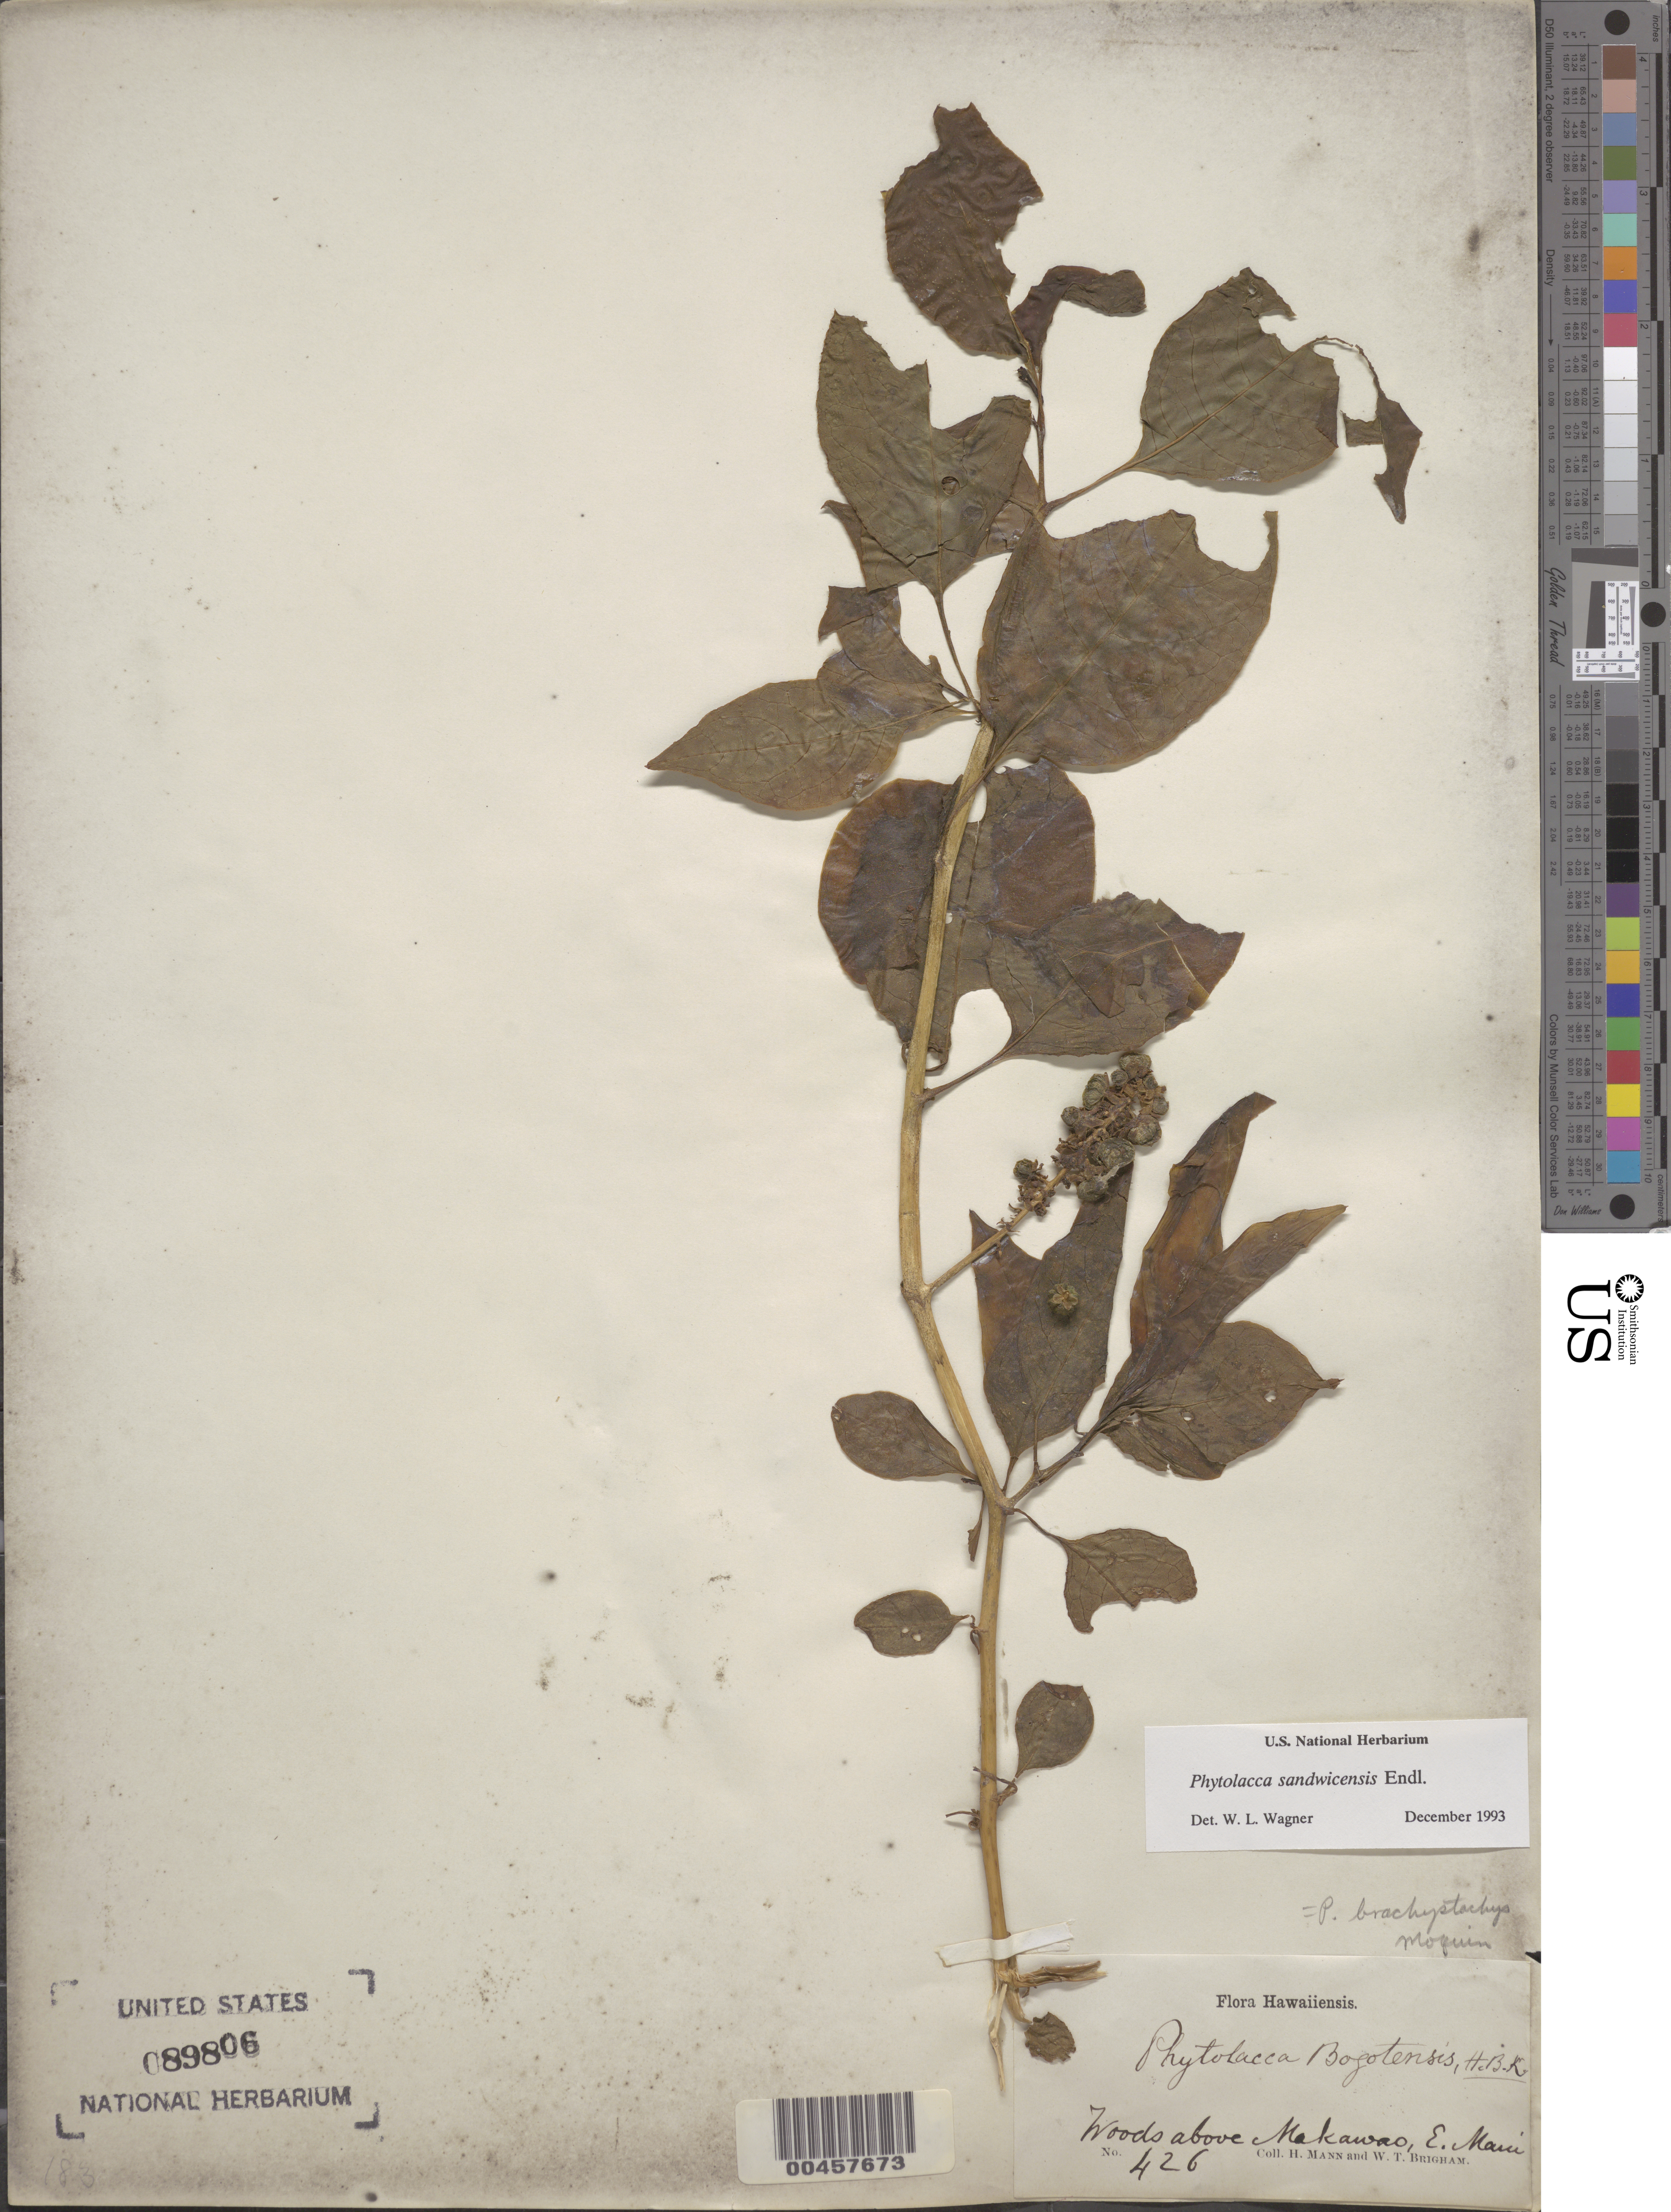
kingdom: Plantae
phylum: Tracheophyta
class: Magnoliopsida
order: Caryophyllales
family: Phytolaccaceae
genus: Phytolacca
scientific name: Phytolacca sandwicensis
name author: Endl.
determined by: Wagner, W. L., (BOT), Smithsonian Institution - National Museum of Natural History (UNITED STATES)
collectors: H. Mann & W. T. Brigham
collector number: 426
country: United States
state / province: Hawaii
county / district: Maui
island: Maui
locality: Woods above Makawao, E. Maui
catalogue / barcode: US 89806